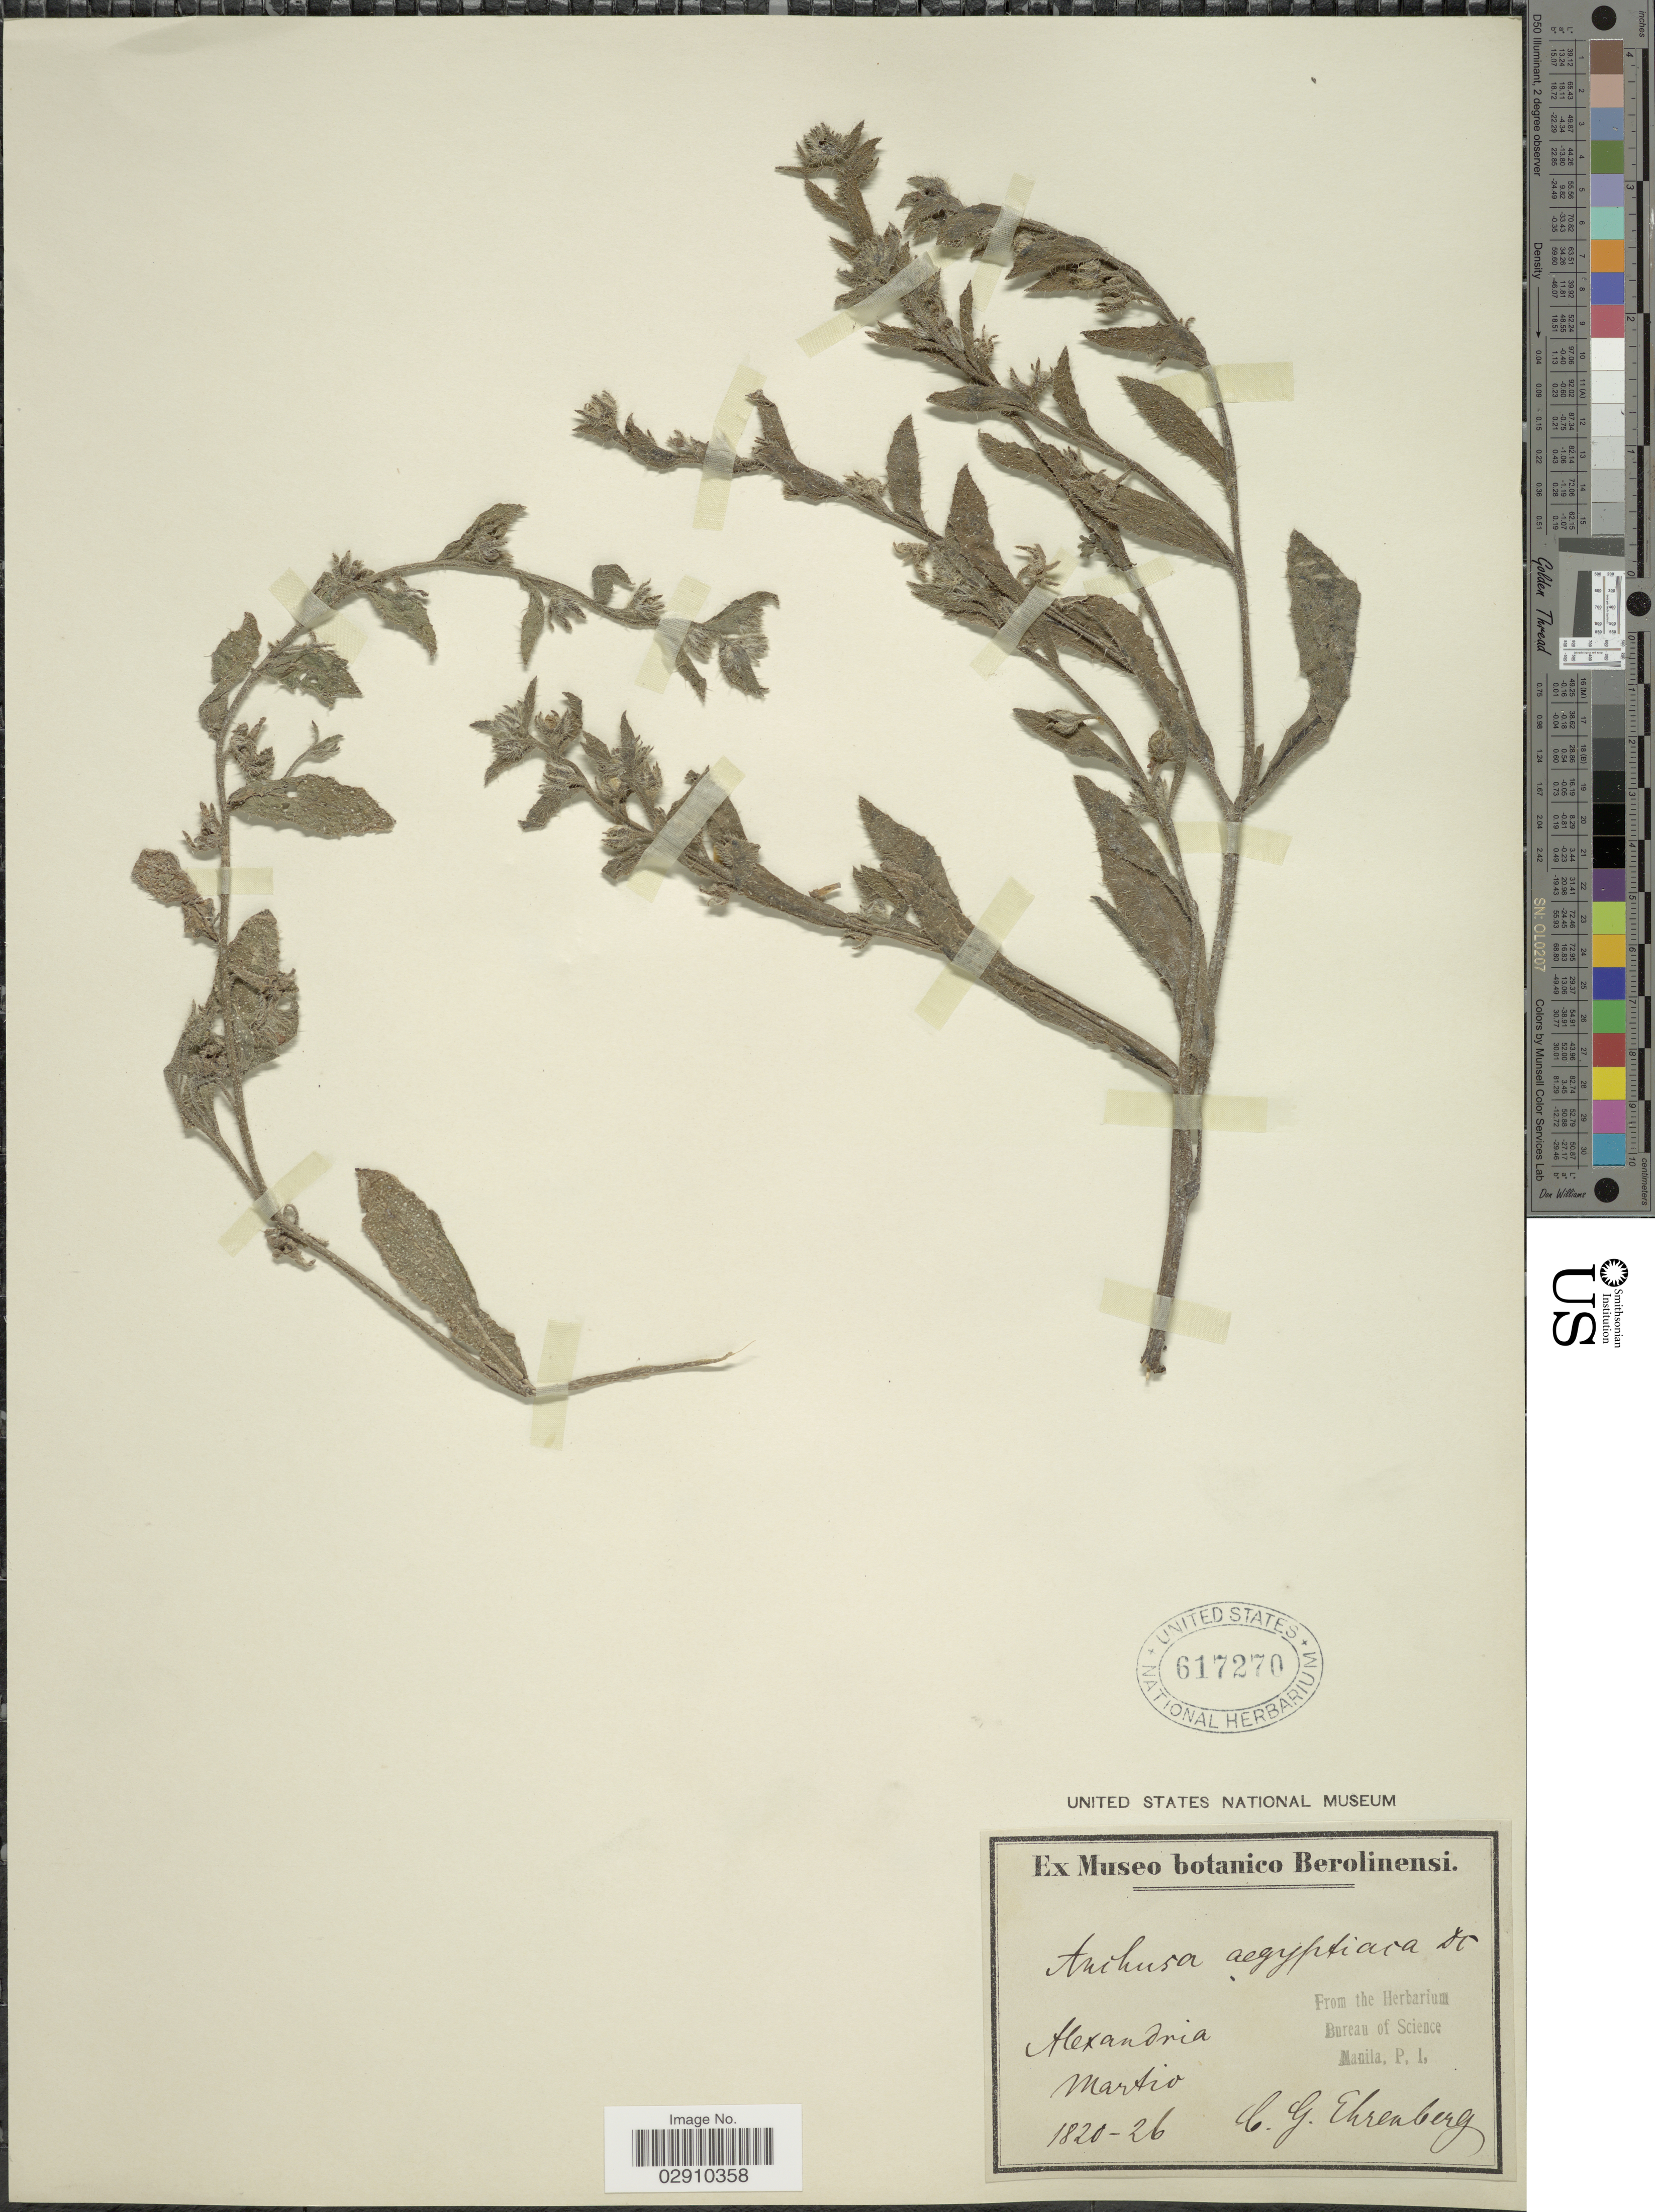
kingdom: Plantae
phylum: Tracheophyta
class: Magnoliopsida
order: Boraginales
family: Boraginaceae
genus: Anchusa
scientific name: Anchusa aegyptiaca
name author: (L.) A. DC.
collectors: C. Ehrenberg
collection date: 1820/1826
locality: Alexandria. Martio.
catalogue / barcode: US 617270